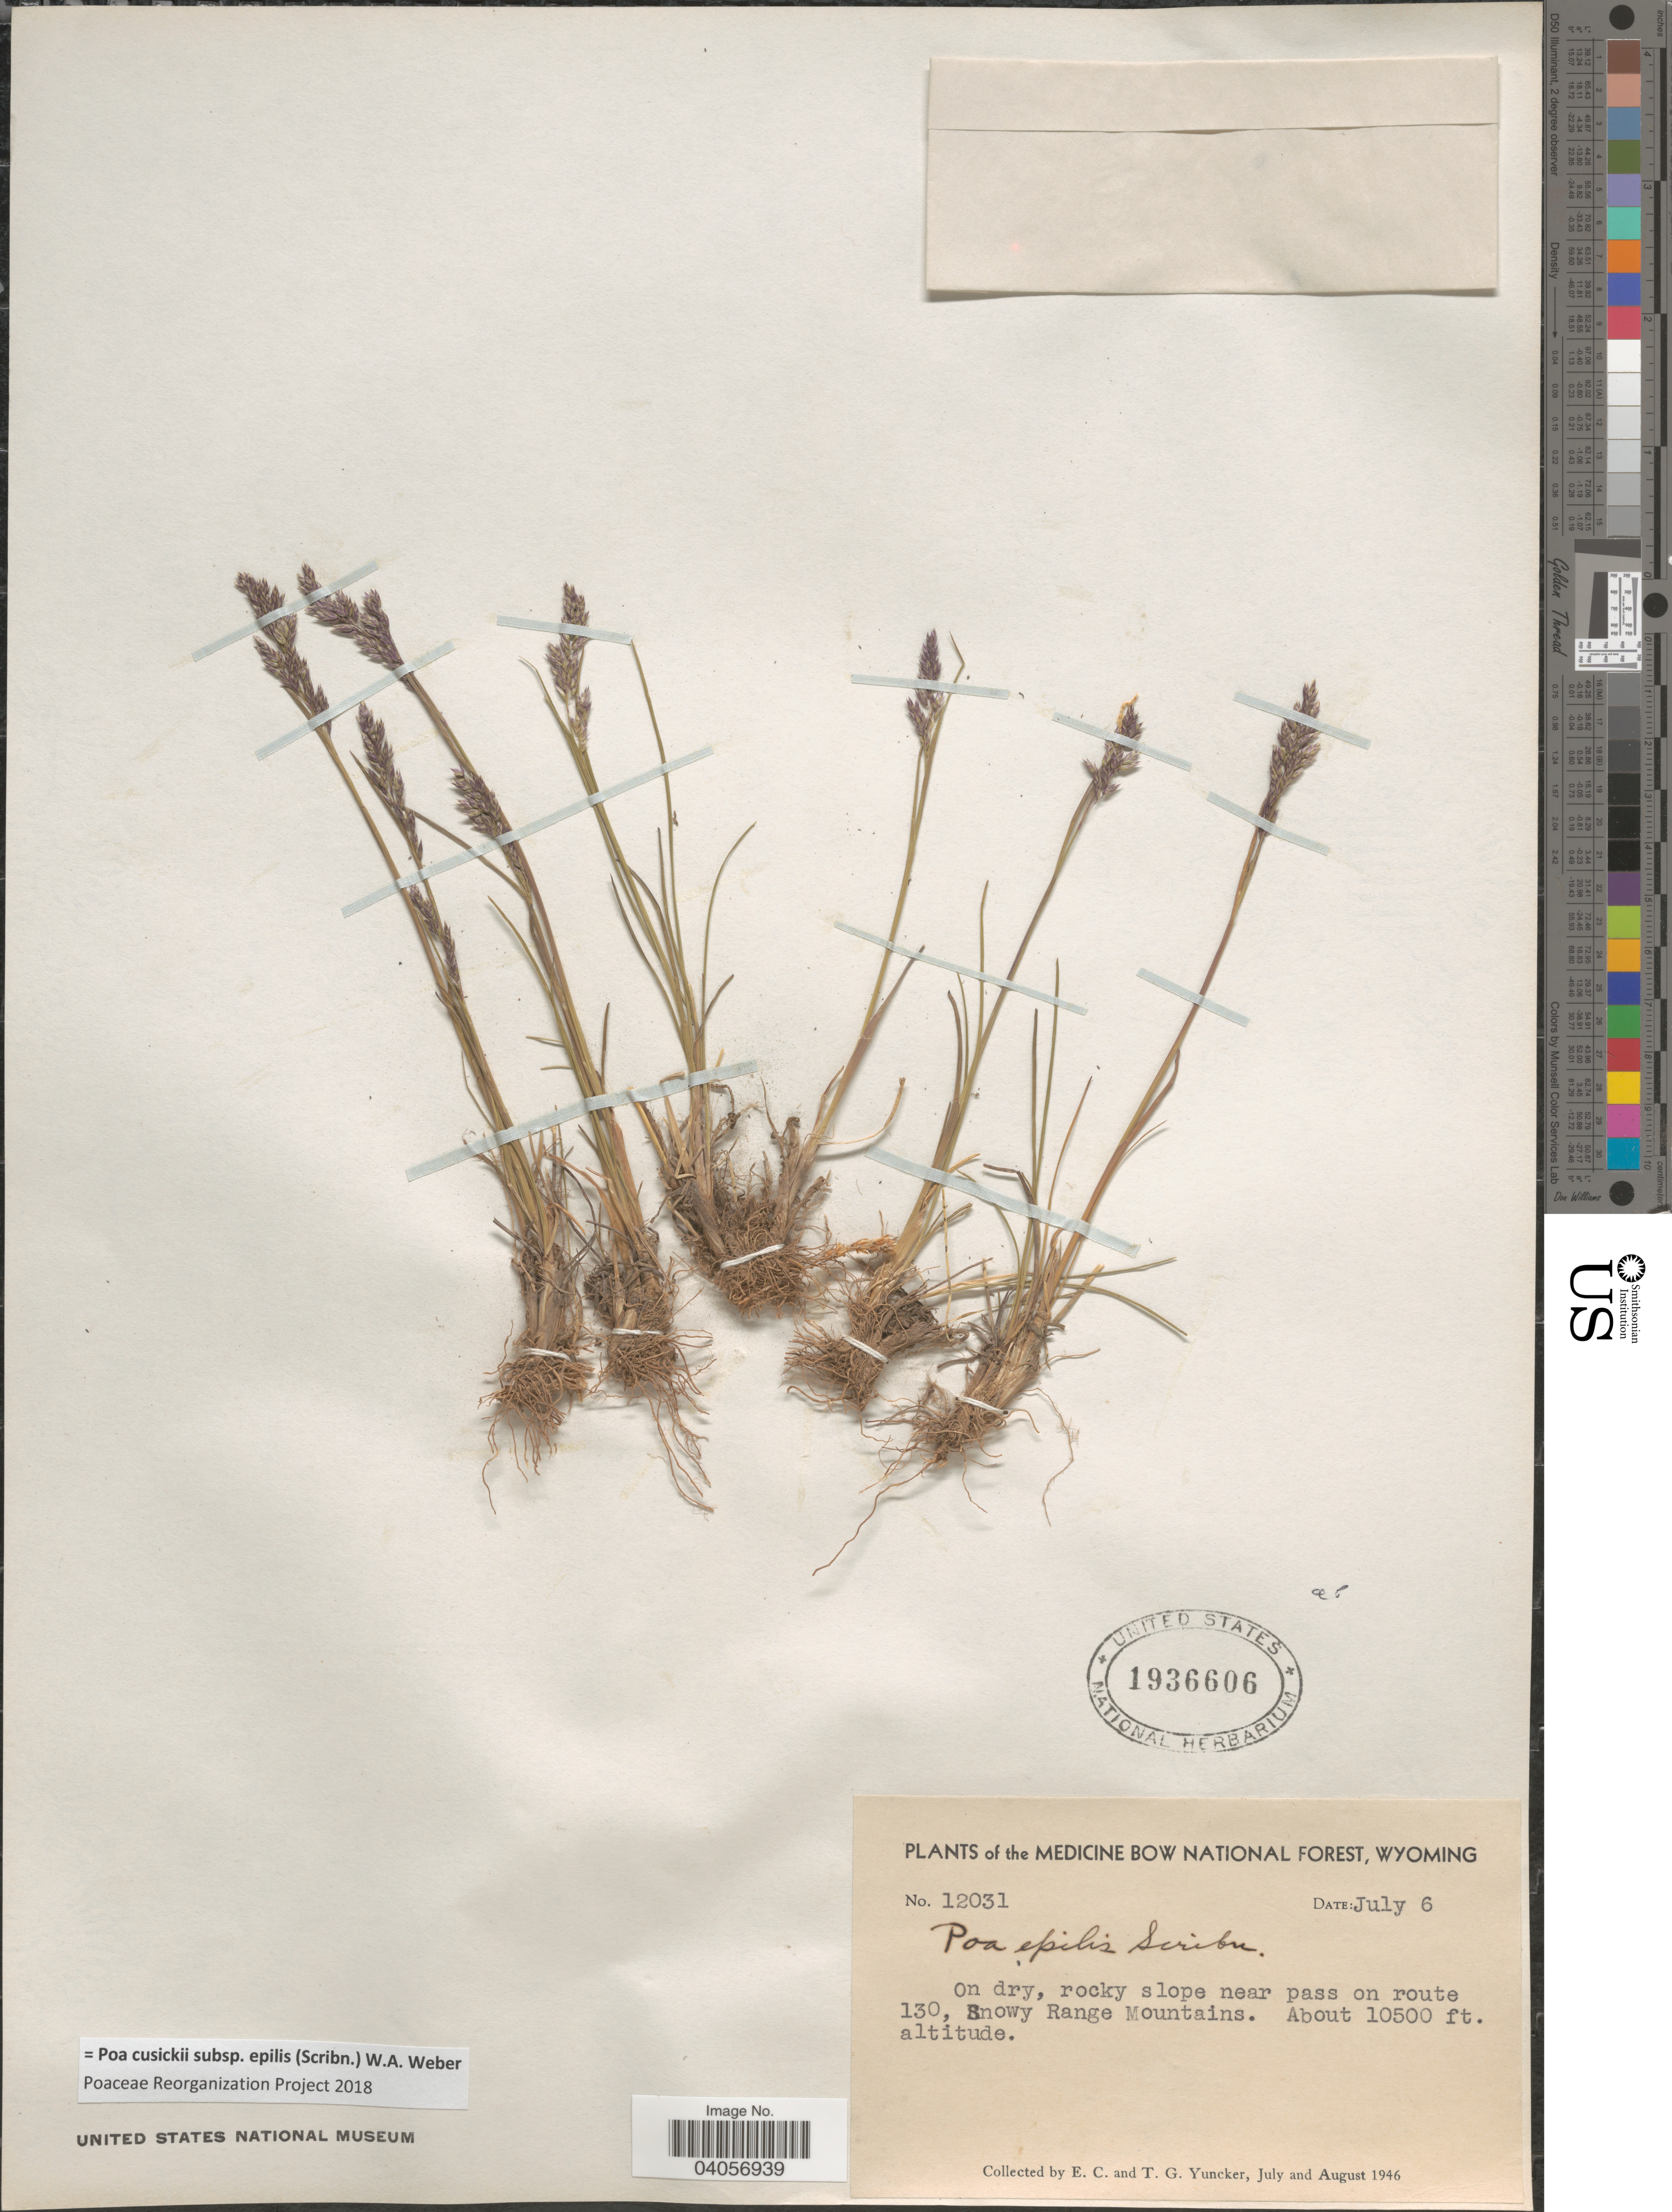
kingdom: Plantae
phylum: Tracheophyta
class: Liliopsida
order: Poales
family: Poaceae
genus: Poa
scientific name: Poa cusickii subsp. epilis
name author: (Scribn.) W.A. Weber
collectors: E. C. Yuncker & T. G. Yuncker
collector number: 12031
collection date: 1946-07-06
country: United States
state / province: Wyoming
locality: The Medicine Bow National Forest. On dry, rocky slope near pass on route 130, Snowy Range Mountains.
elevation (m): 3200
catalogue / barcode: US 1936606